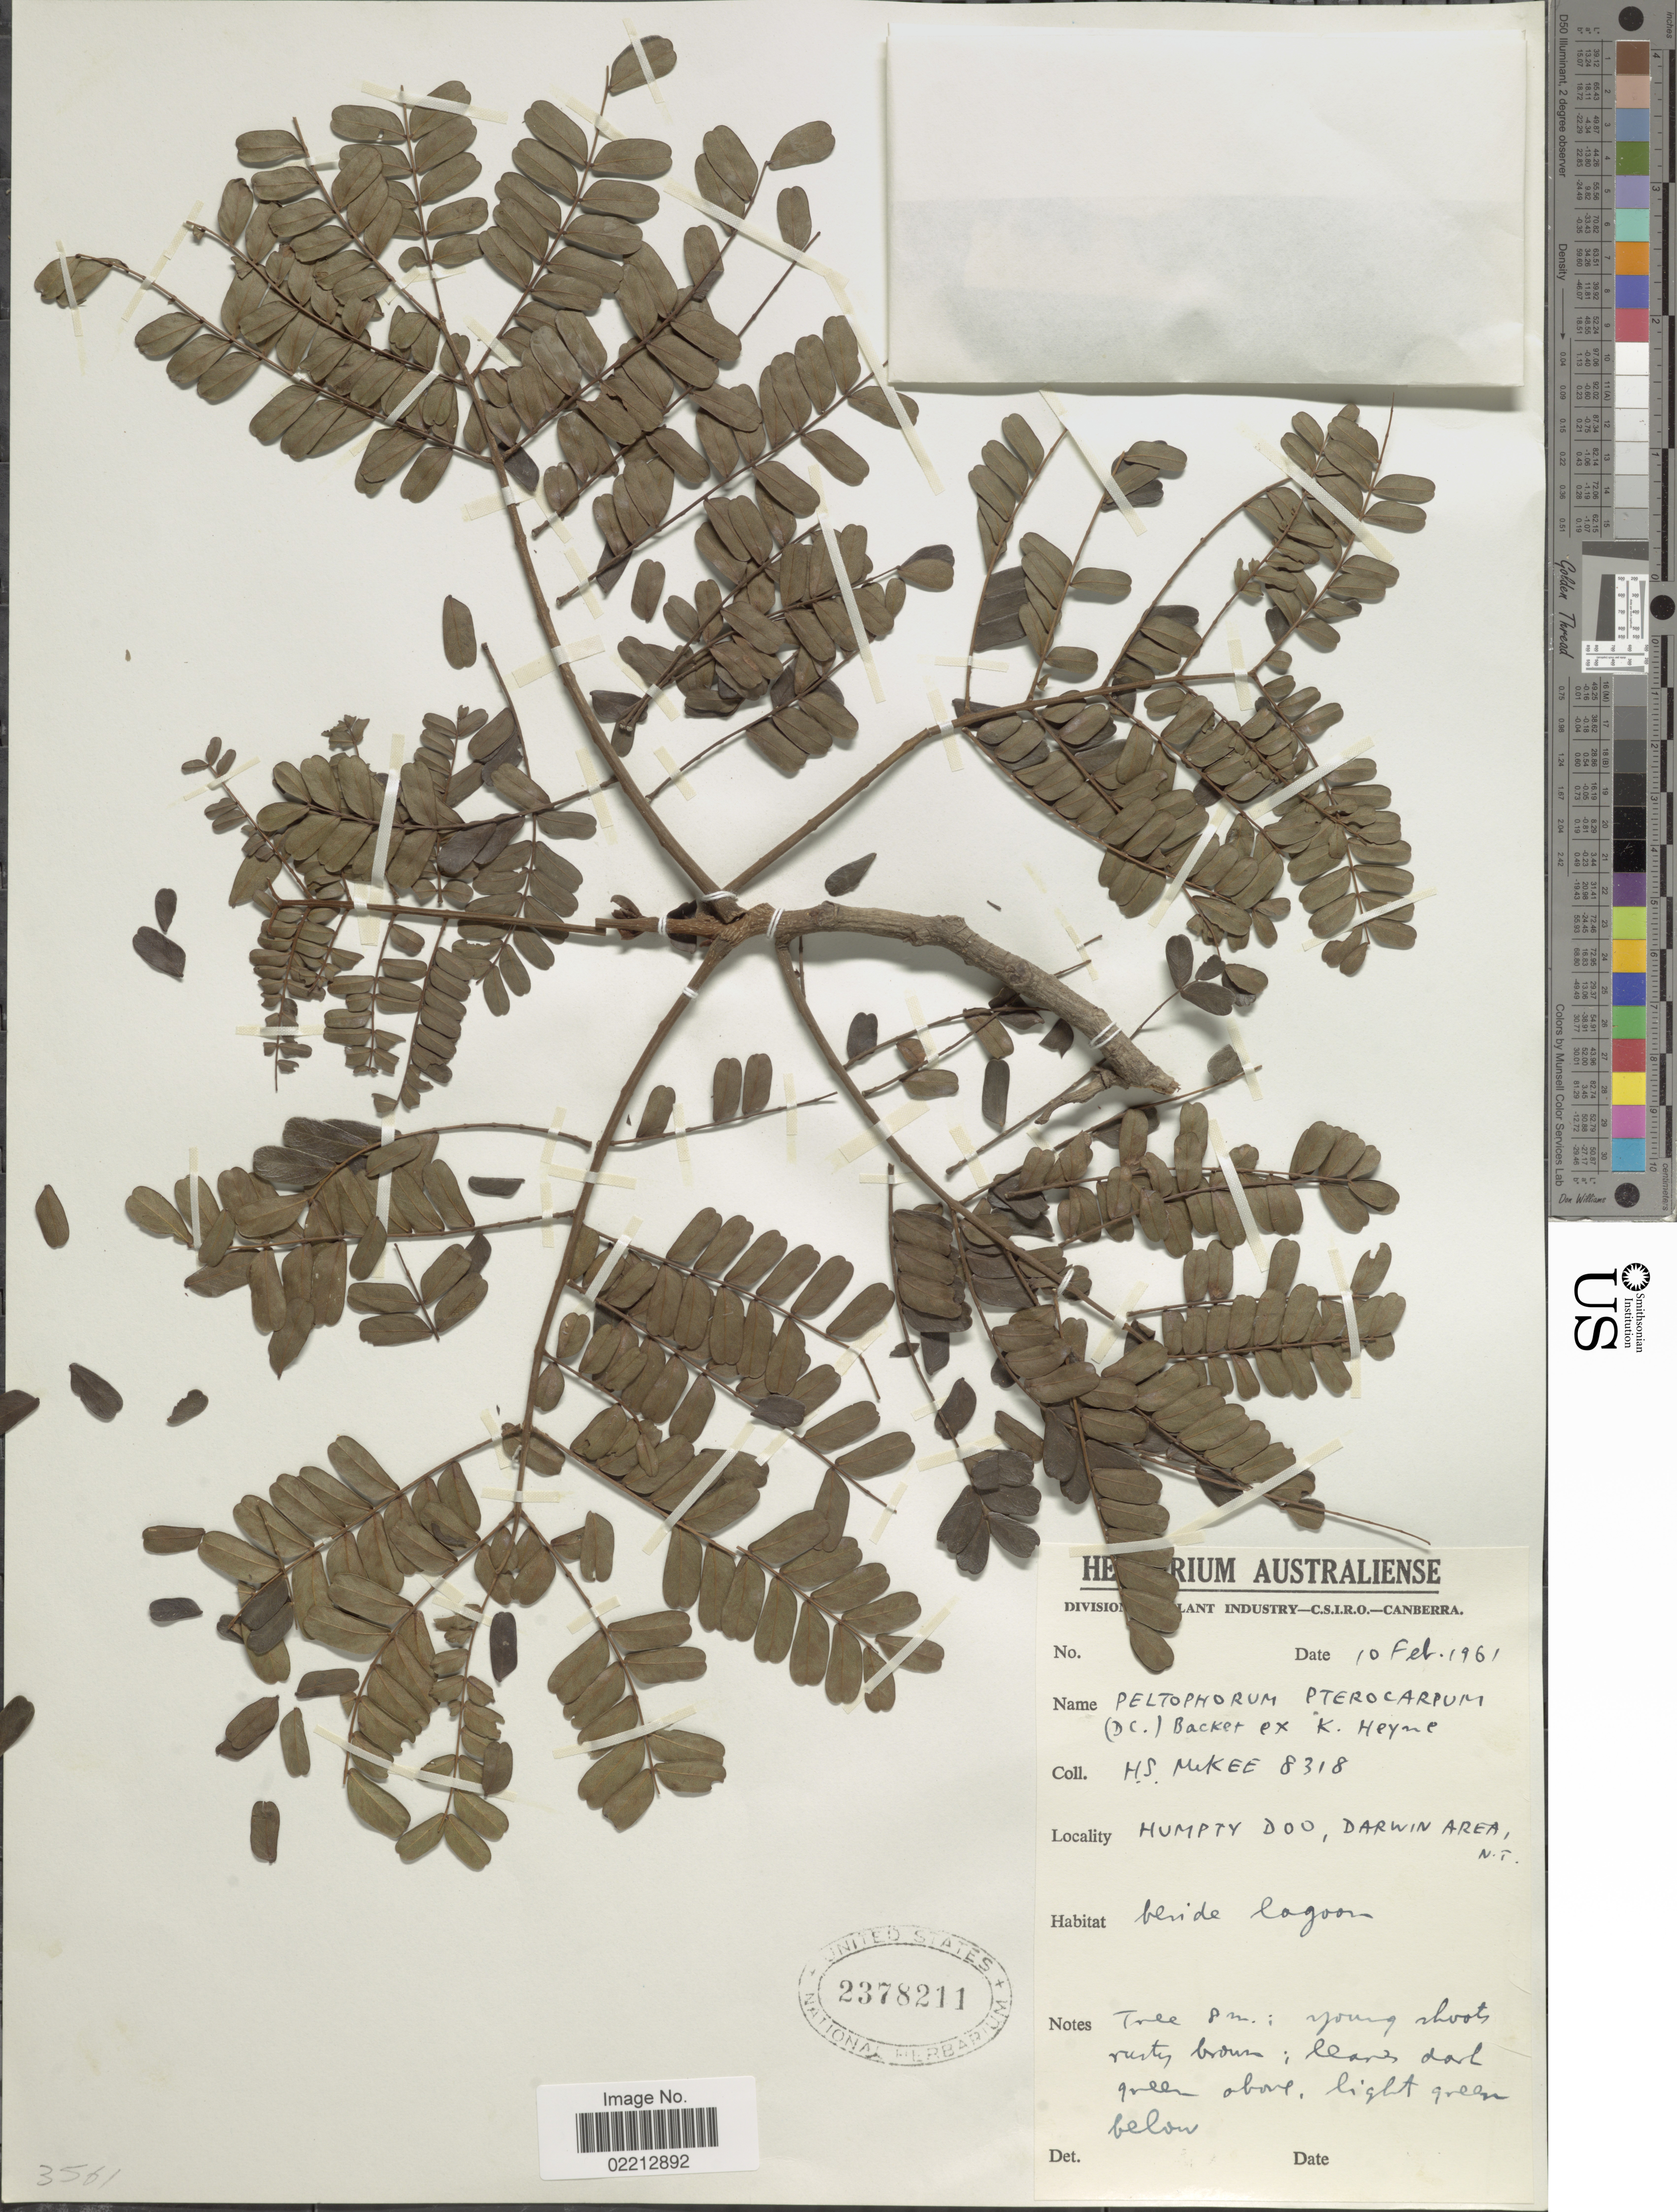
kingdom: Plantae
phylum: Tracheophyta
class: Magnoliopsida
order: Fabales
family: Fabaceae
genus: Peltophorum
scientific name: Peltophorum pterocarpum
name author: (DC.) Backer ex K. Heyne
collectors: H. S. McKee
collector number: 8318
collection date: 1961-02-10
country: Australia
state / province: Northern Territory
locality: Humpty Doo, Darwin Area, N.T.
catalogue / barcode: US 2378211